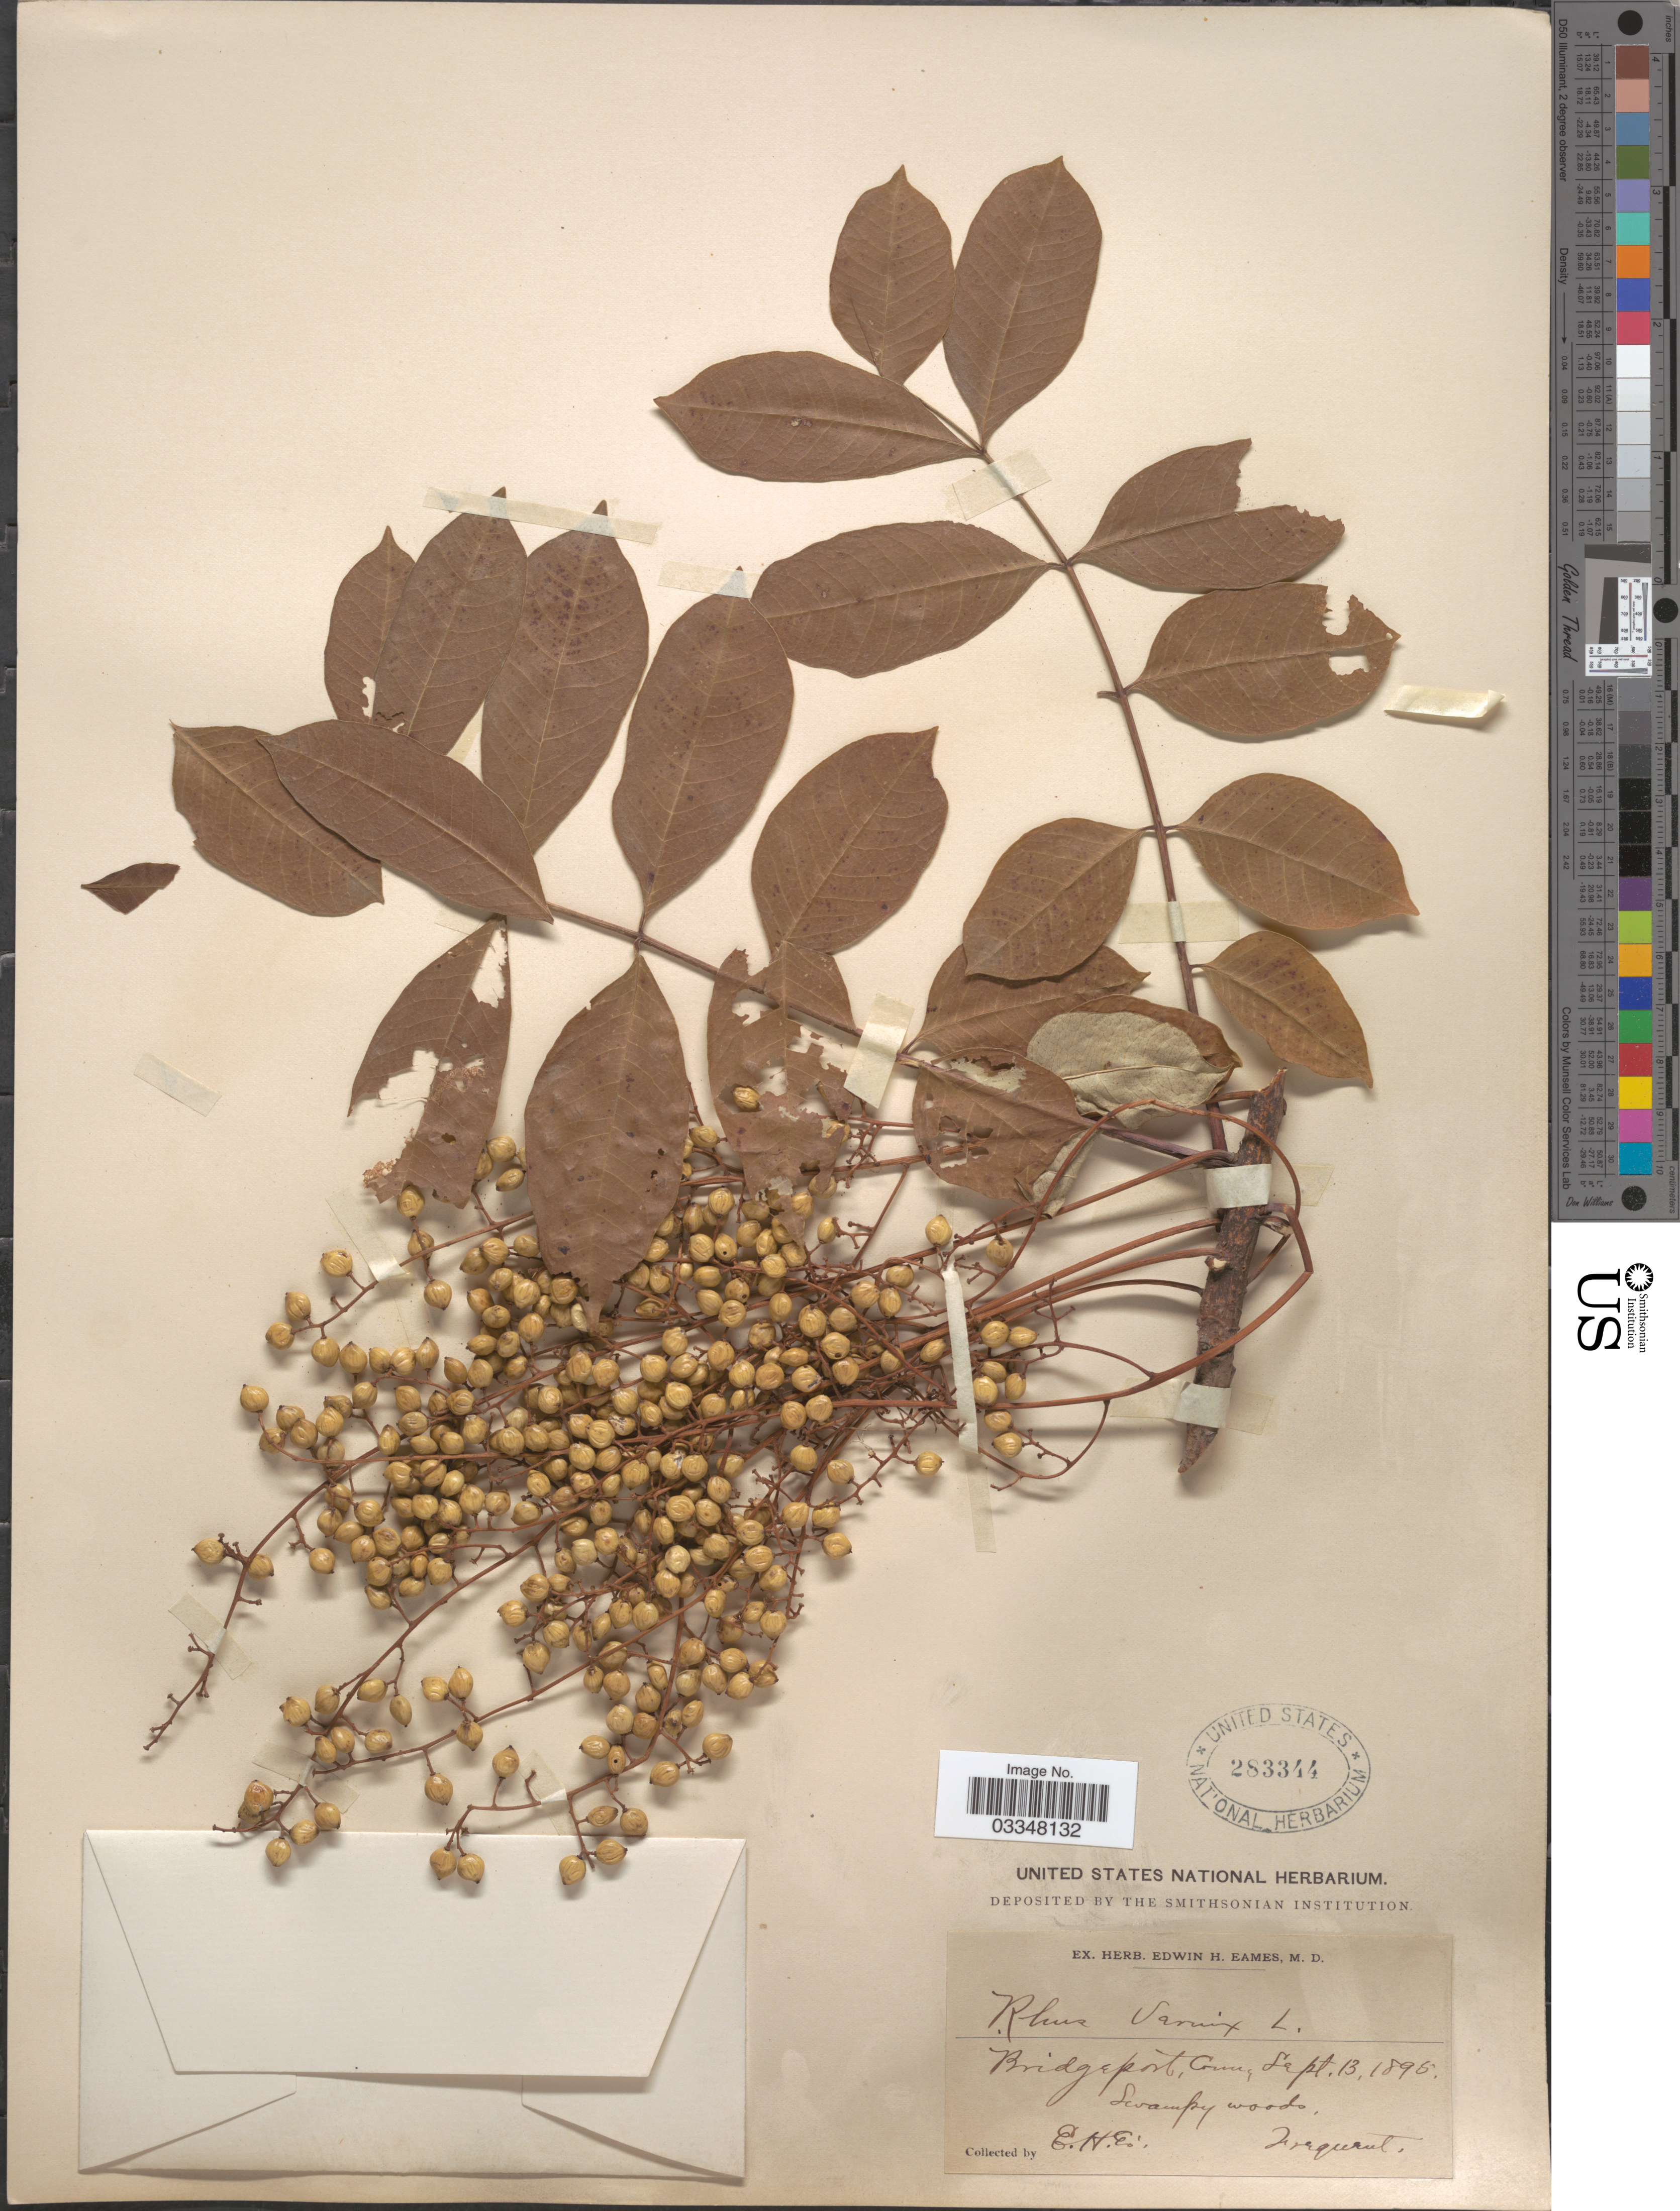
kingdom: Plantae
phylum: Tracheophyta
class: Magnoliopsida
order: Sapindales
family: Anacardiaceae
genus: Toxicodendron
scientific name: Toxicodendron vernix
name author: (L.) Kuntze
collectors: E. H. Eames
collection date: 1895-09-13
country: United States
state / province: Connecticut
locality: Bridgeport.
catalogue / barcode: US 283344